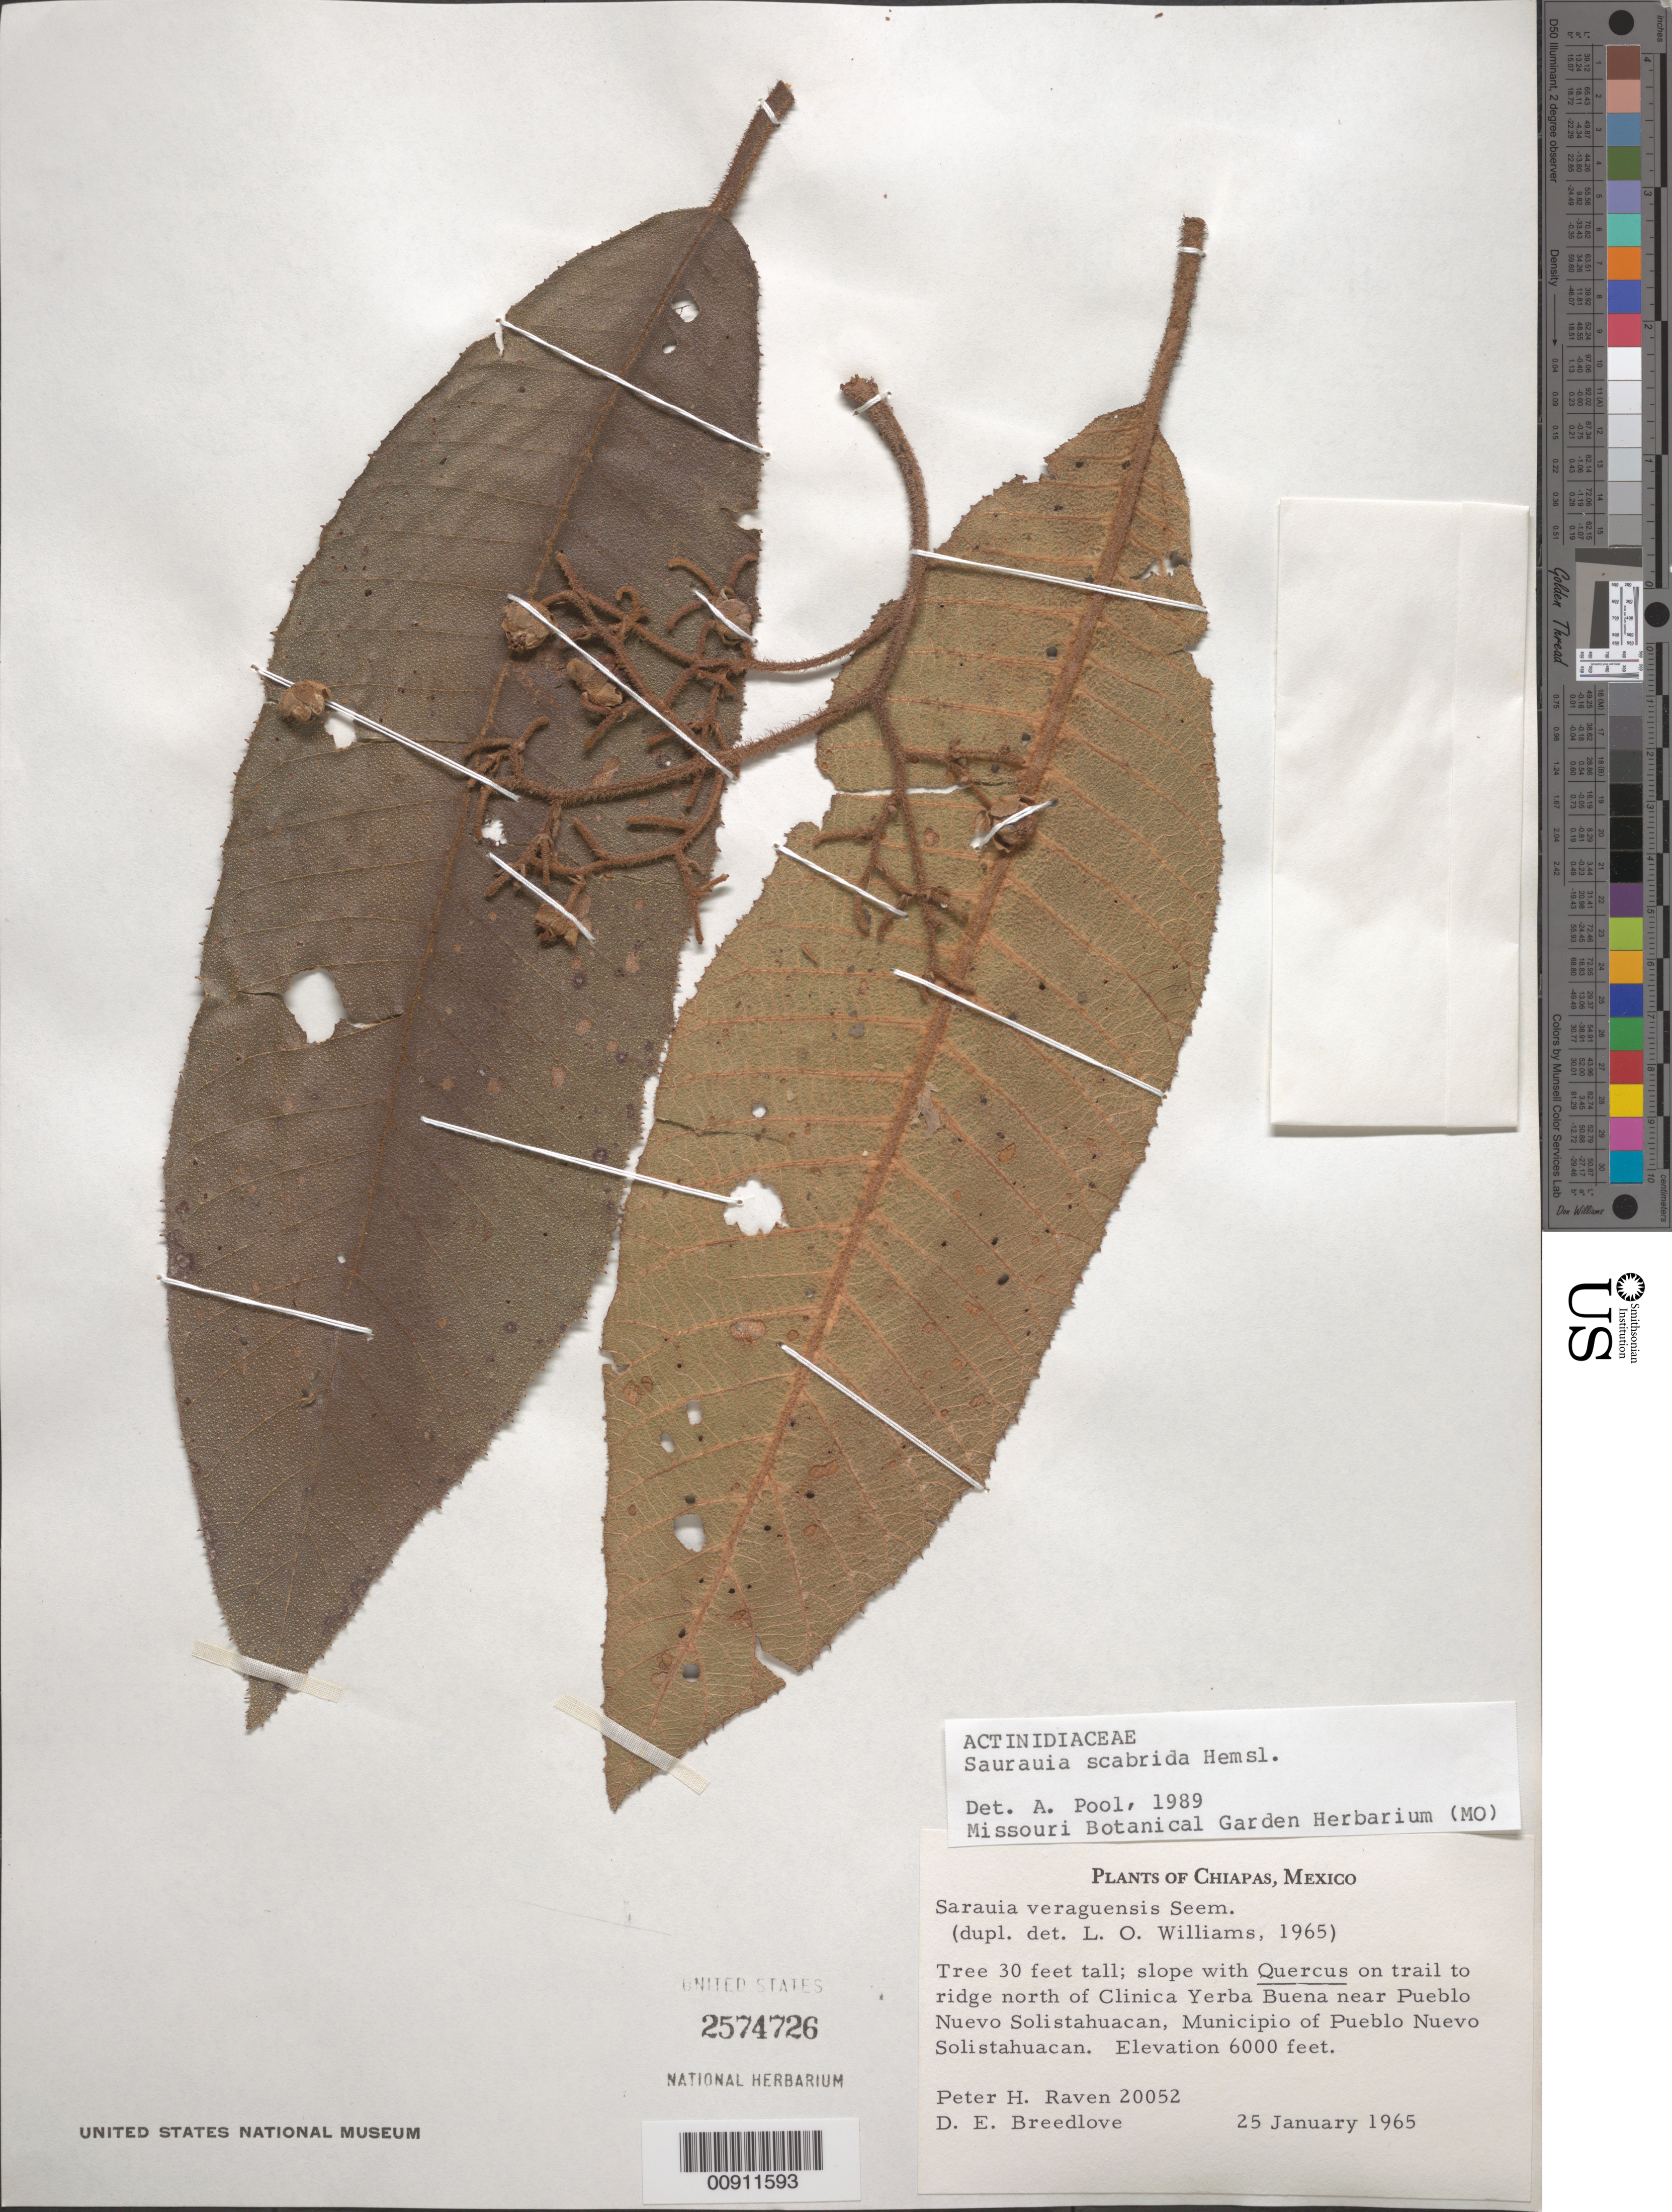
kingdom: Plantae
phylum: Tracheophyta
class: Magnoliopsida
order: Ericales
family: Actinidiaceae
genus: Saurauia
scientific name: Saurauia scabrida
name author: Hemsl.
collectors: P. H. Raven & D. E. Breedlove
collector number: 20052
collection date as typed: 25 Jan 1965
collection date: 1965-01-25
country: Mexico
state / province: Chiapas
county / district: Pueblo Nuevo Solistahuacán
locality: On trail to ridge north of Clinica Yerba Buena near Pueblo Nuevo Solistahuacán, municipio of Pueblo Nuevo Solistahuacán, Chiapas.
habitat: Slope with Quercus on trail to ridge.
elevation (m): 1829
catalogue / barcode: US 2574726